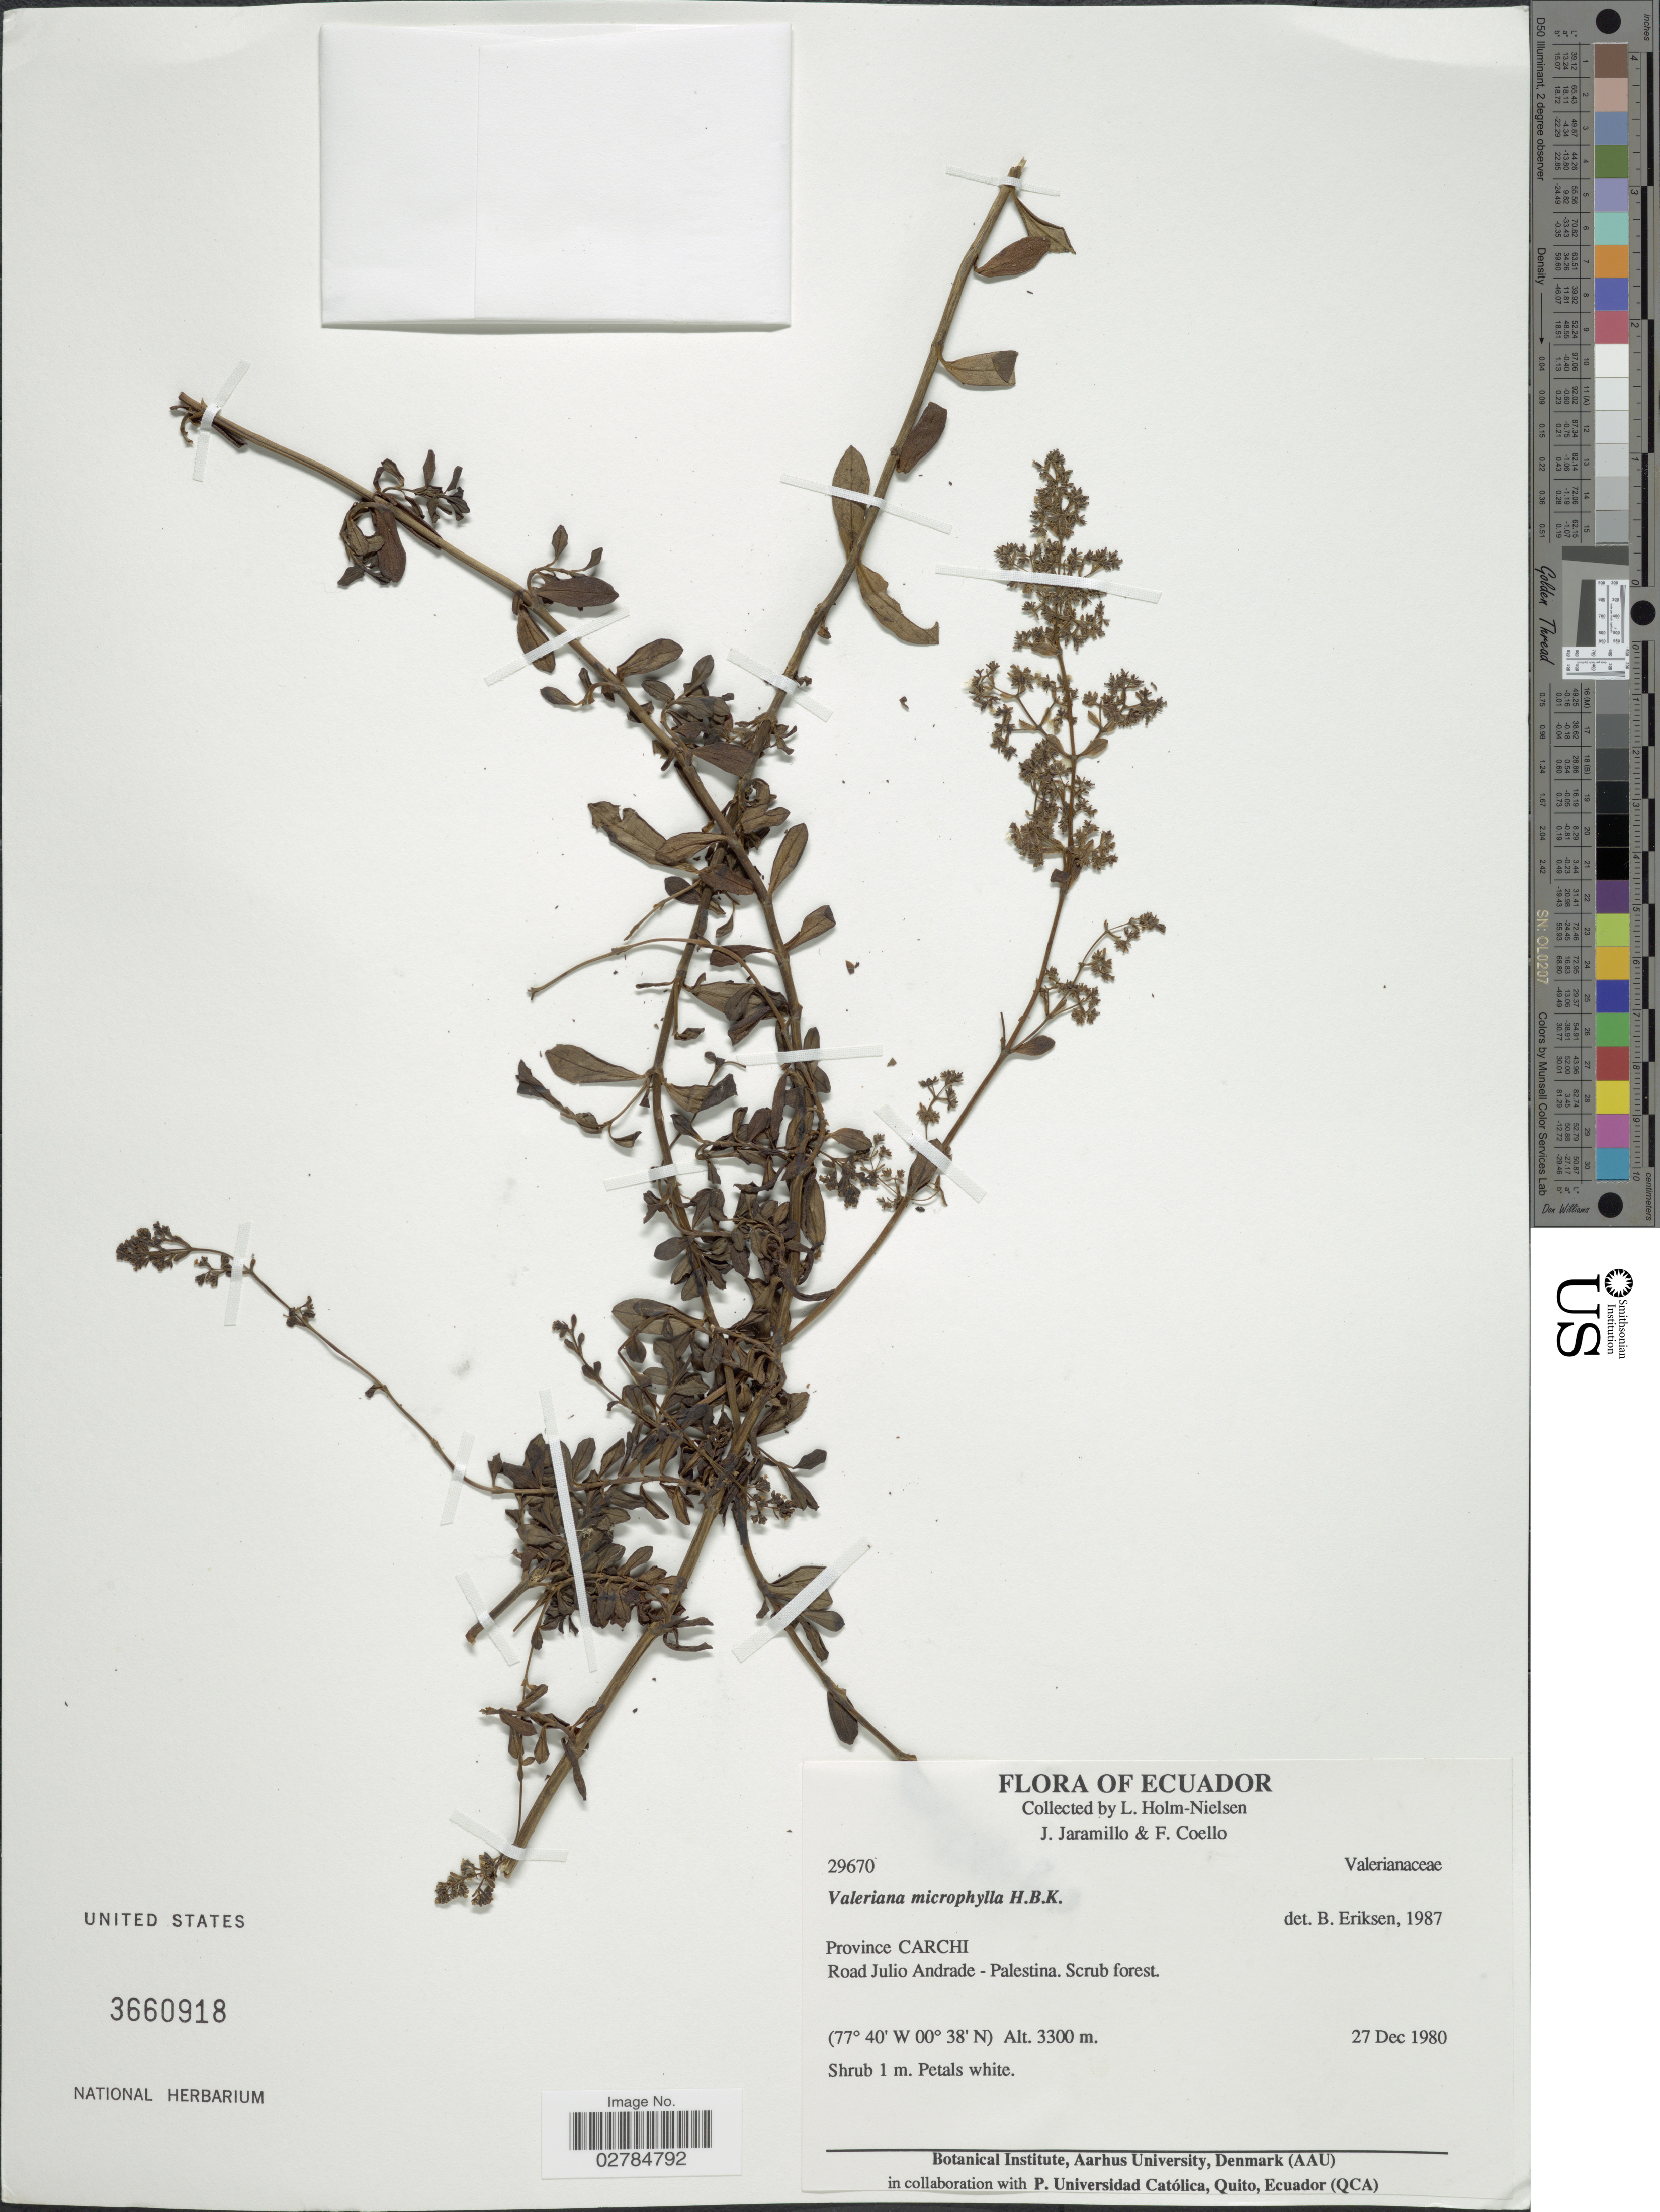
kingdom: Plantae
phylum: Tracheophyta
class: Magnoliopsida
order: Dipsacales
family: Caprifoliaceae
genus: Valeriana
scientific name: Valeriana microphylla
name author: Kunth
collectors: L. Holm-Nielsen, J. Jaramillo & F. Coello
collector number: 29670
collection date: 1980-12-27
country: Ecuador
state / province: Carchi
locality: Road Julio Andrade - Palestina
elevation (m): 3300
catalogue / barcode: US 3660918